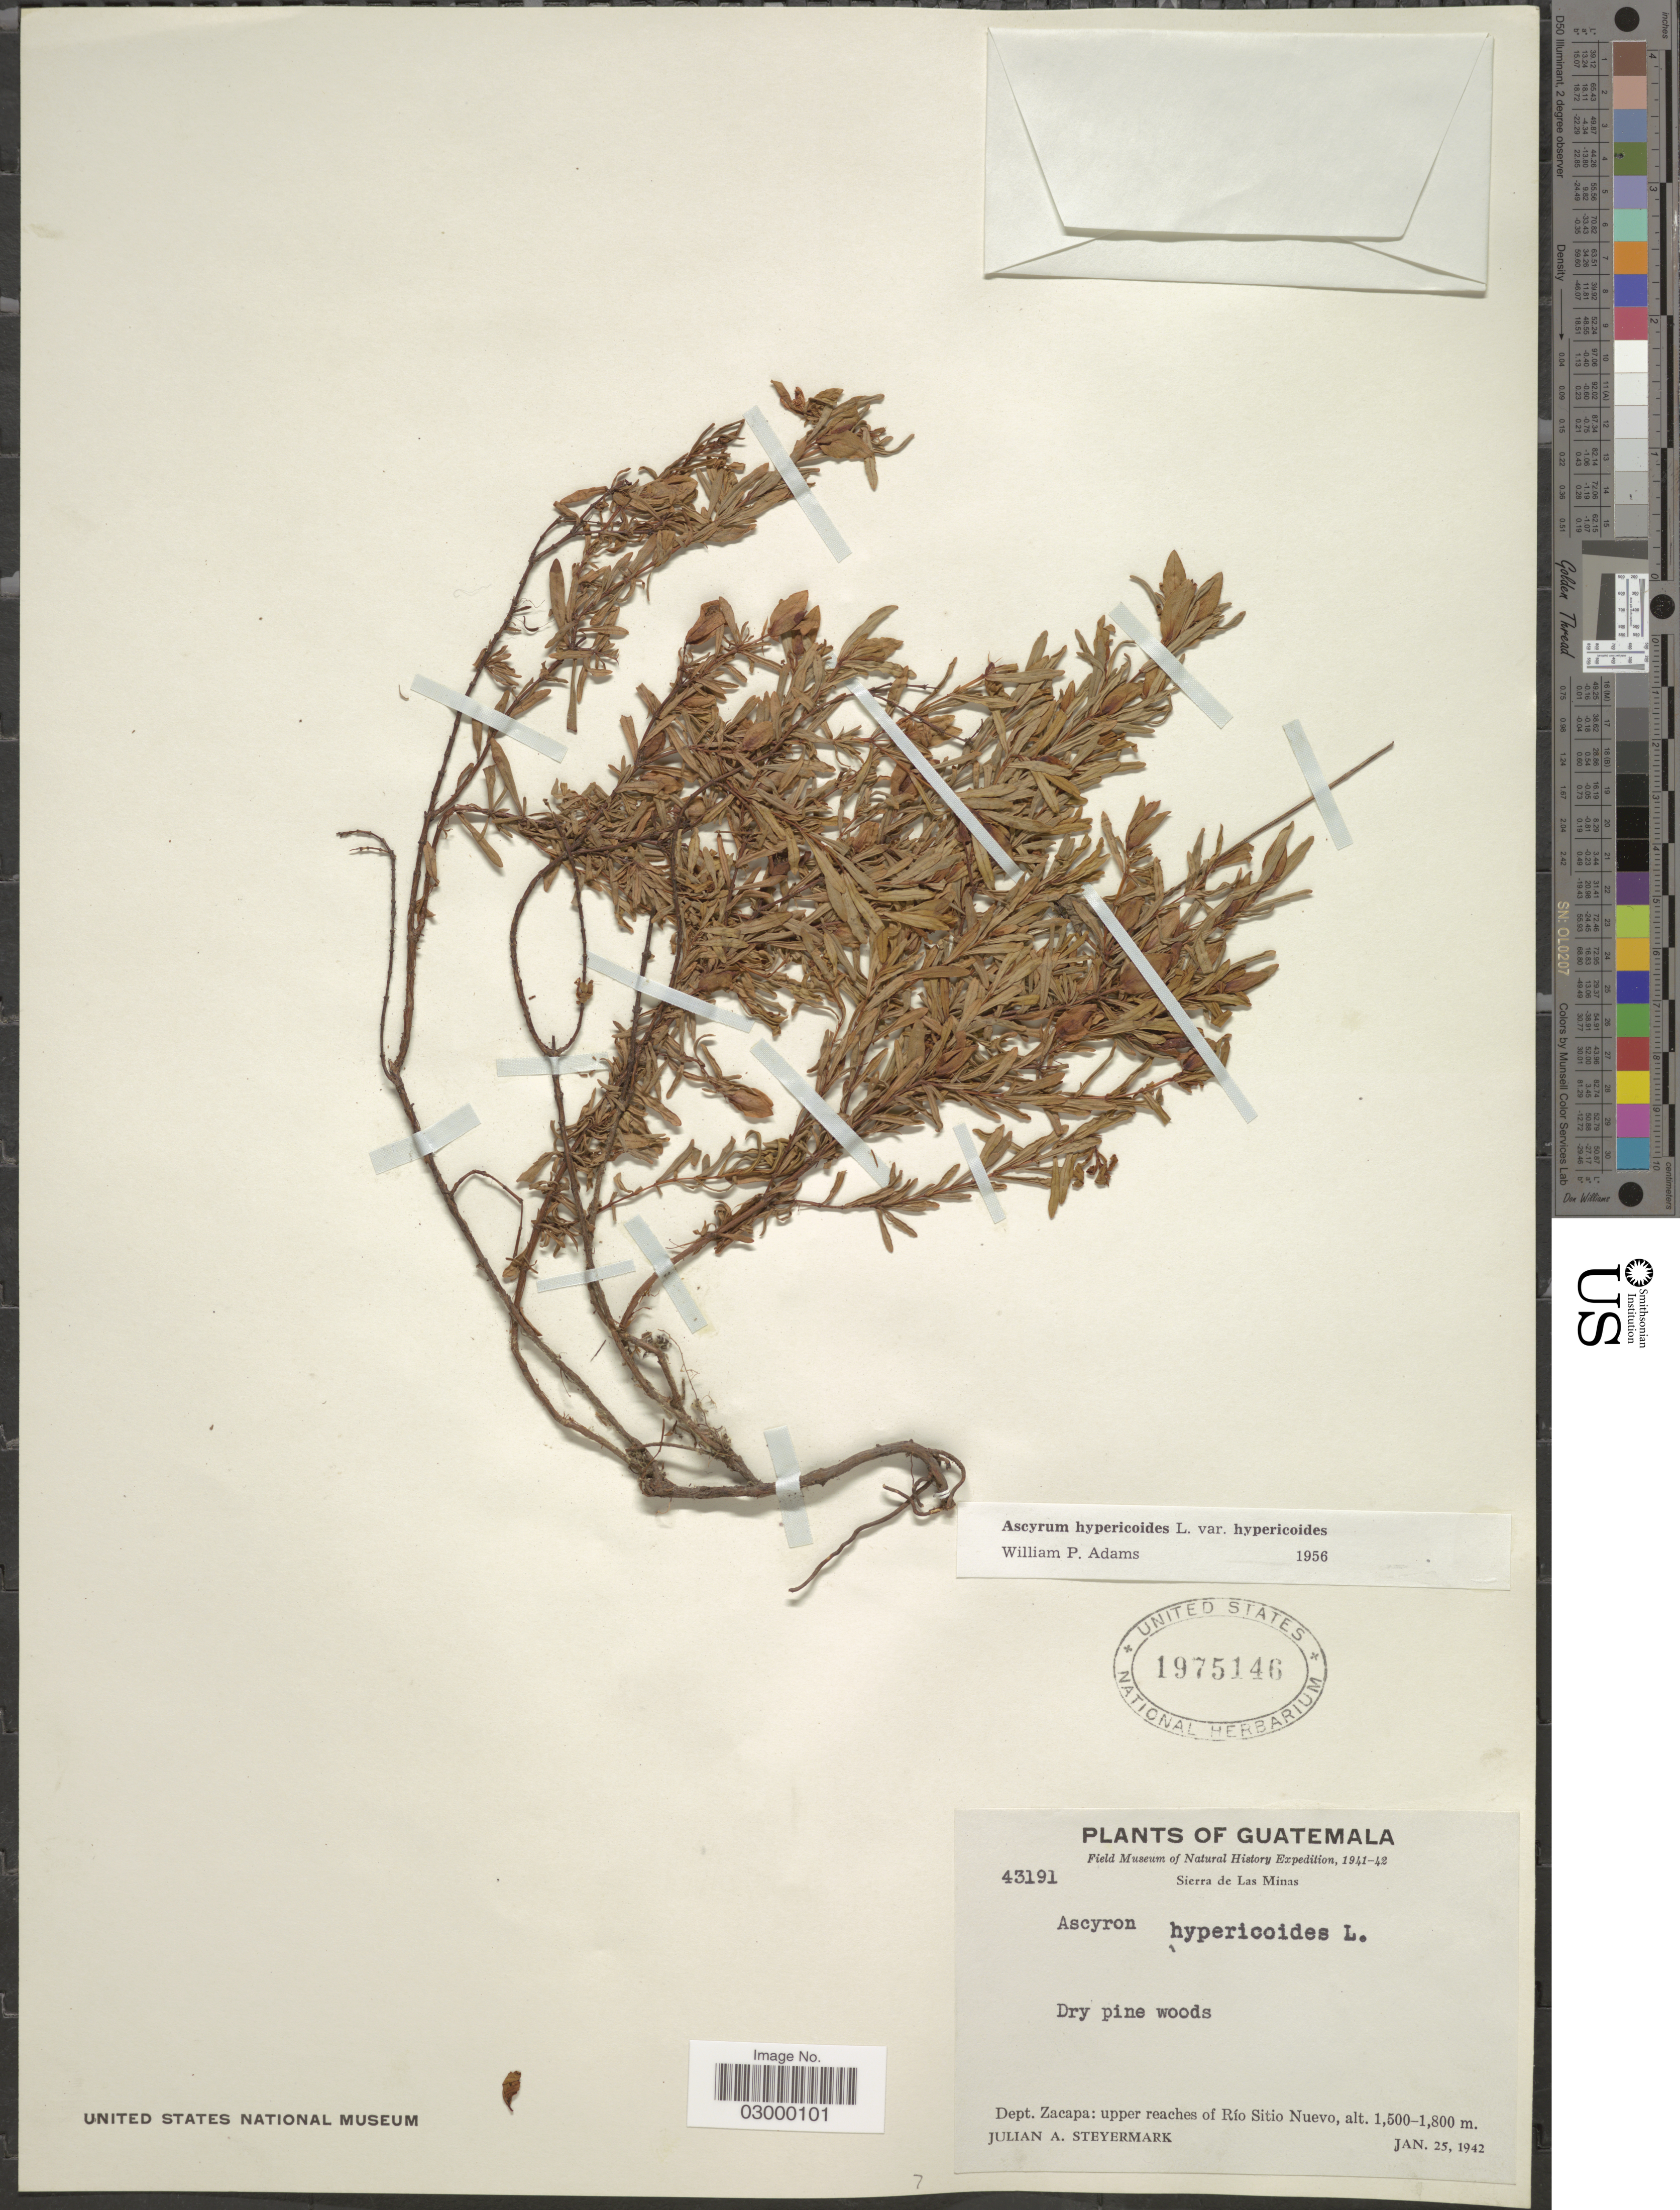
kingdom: Plantae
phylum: Tracheophyta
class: Magnoliopsida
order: Malpighiales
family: Hypericaceae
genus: Hypericum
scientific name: Hypericum hypericoides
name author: (L.) Crantz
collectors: J. Steyermark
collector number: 43191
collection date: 1942-01-25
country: Guatemala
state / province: Zacapa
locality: Sierra de Las Minas, Dept. Zacapa: upper reaches of Río Sitio Nuevo.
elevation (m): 1500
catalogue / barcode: US 1975146